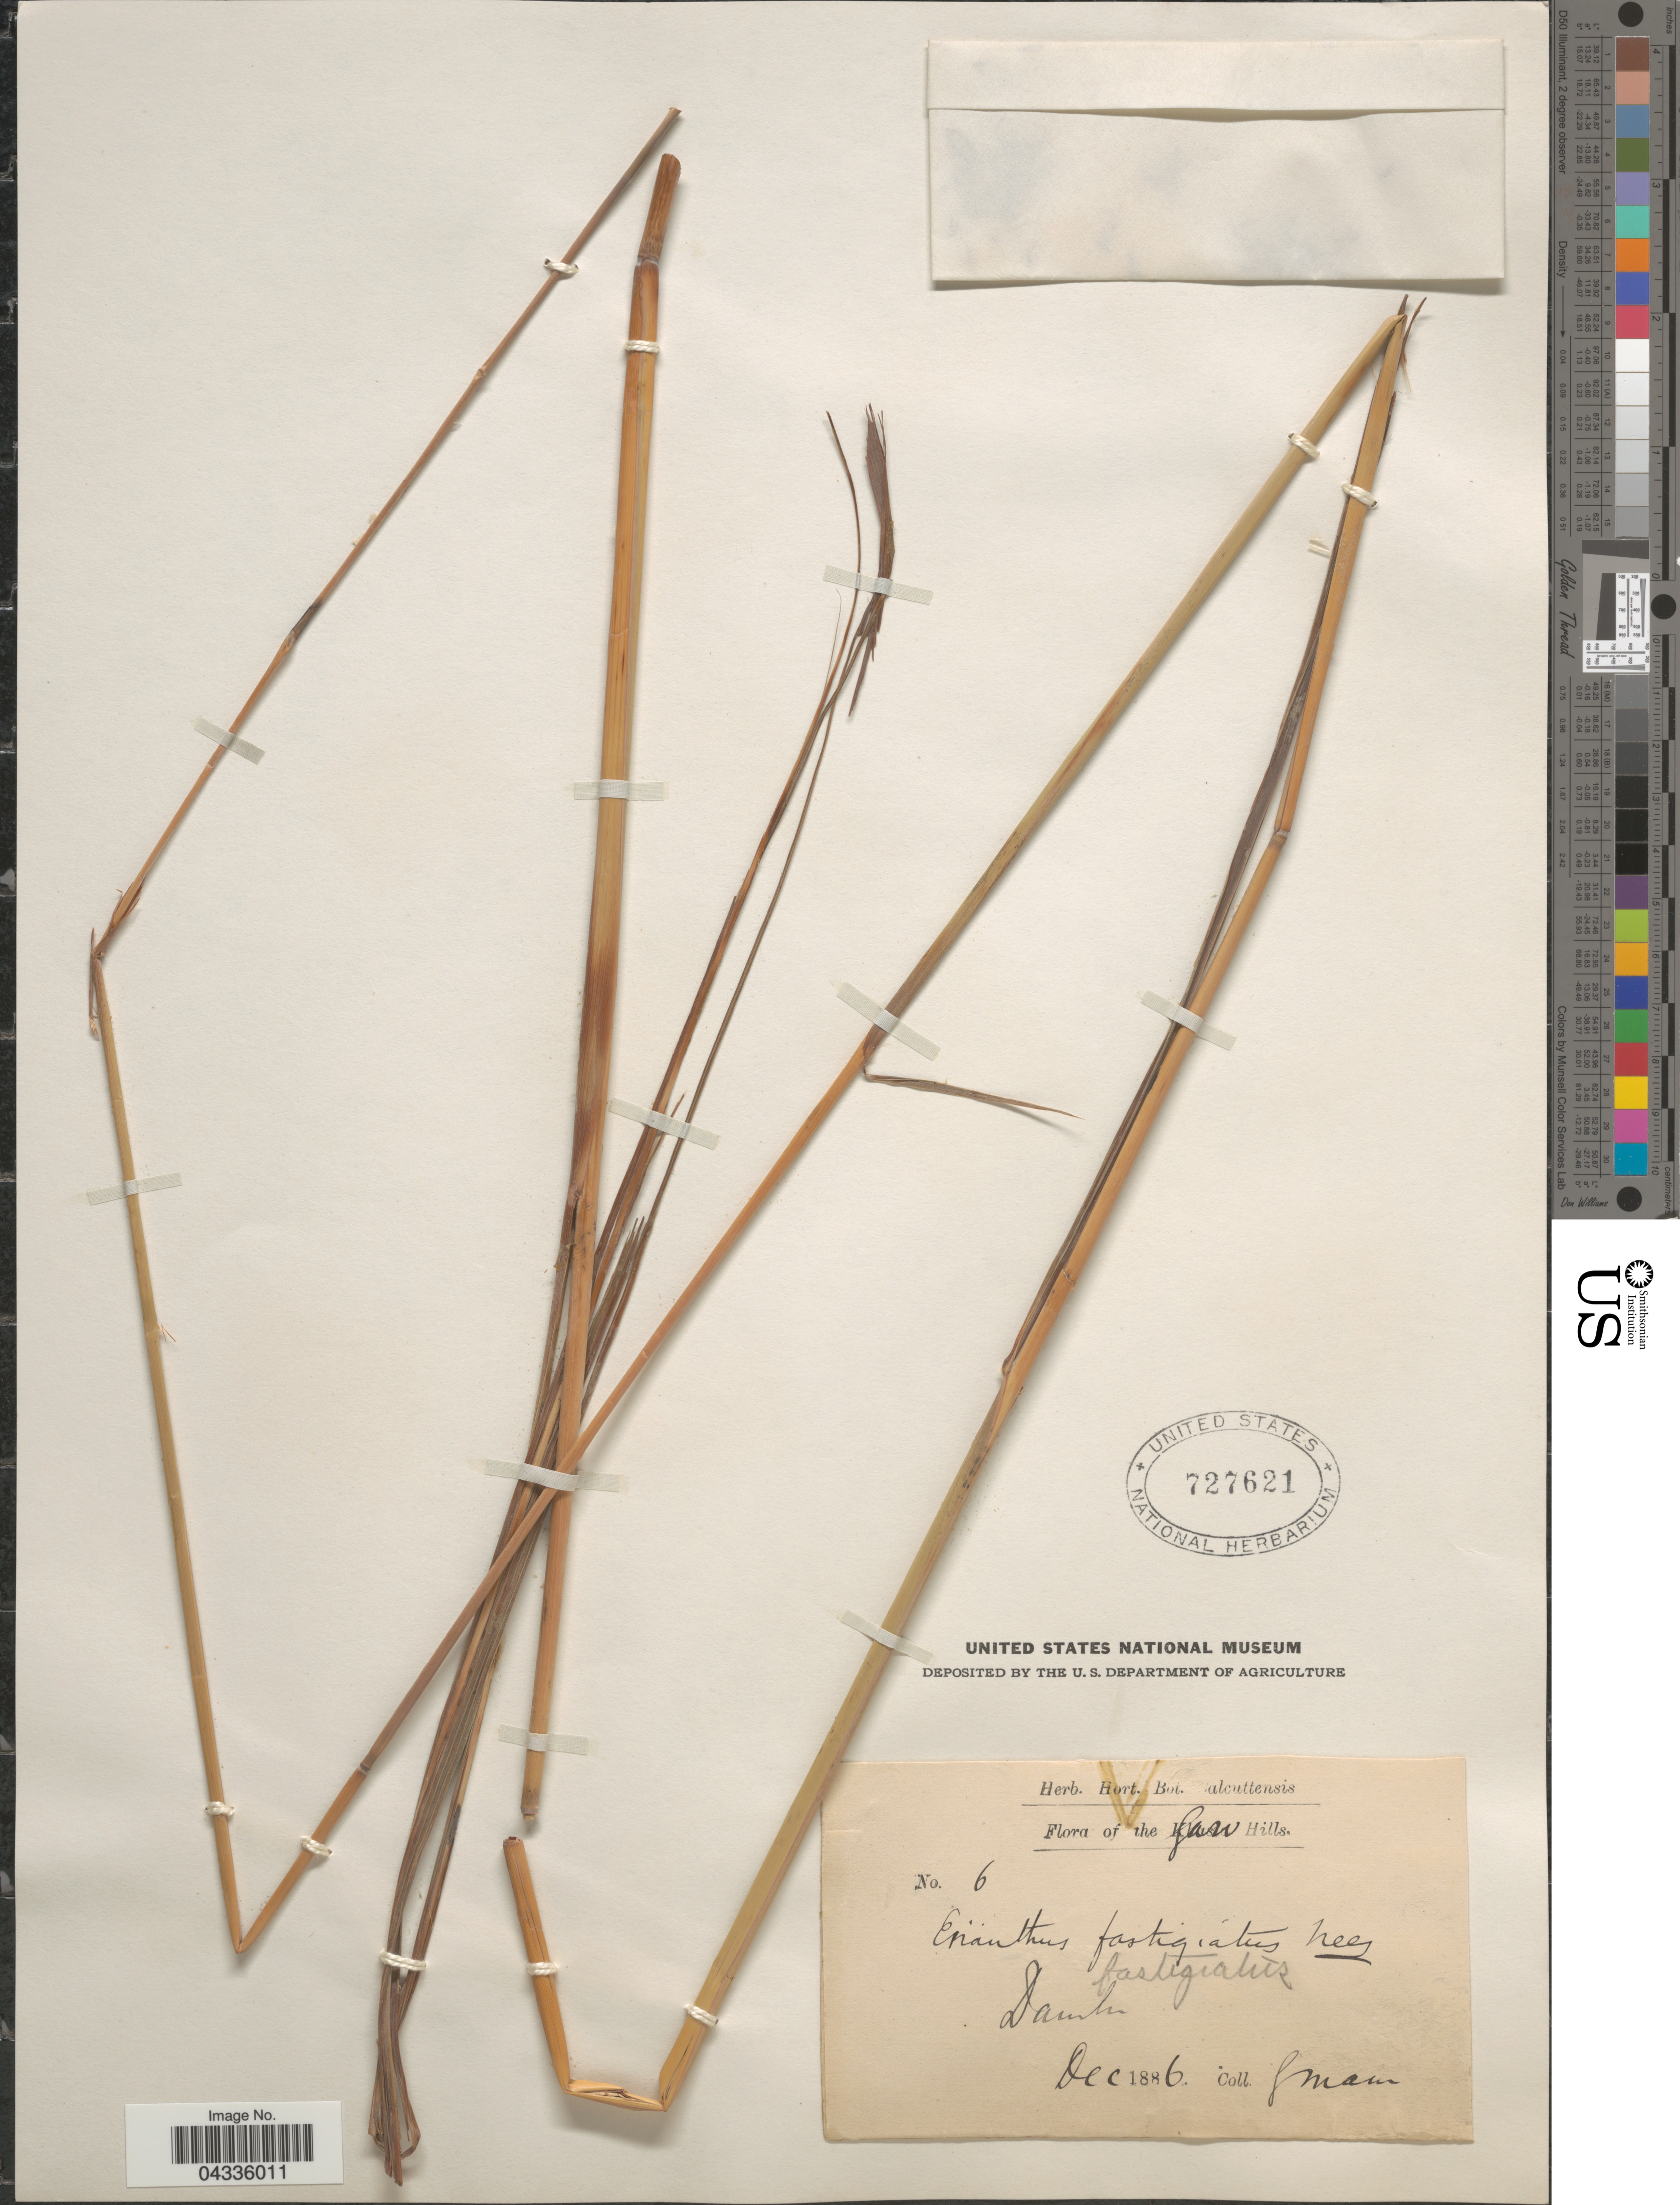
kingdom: Plantae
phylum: Tracheophyta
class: Liliopsida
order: Poales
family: Poaceae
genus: Eulalia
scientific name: Eulalia fastigiata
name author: (Nees) Stapf ex Bor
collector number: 6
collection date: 1886-12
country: India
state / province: Meghalaya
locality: Garo Hills. Dambu.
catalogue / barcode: US 727621